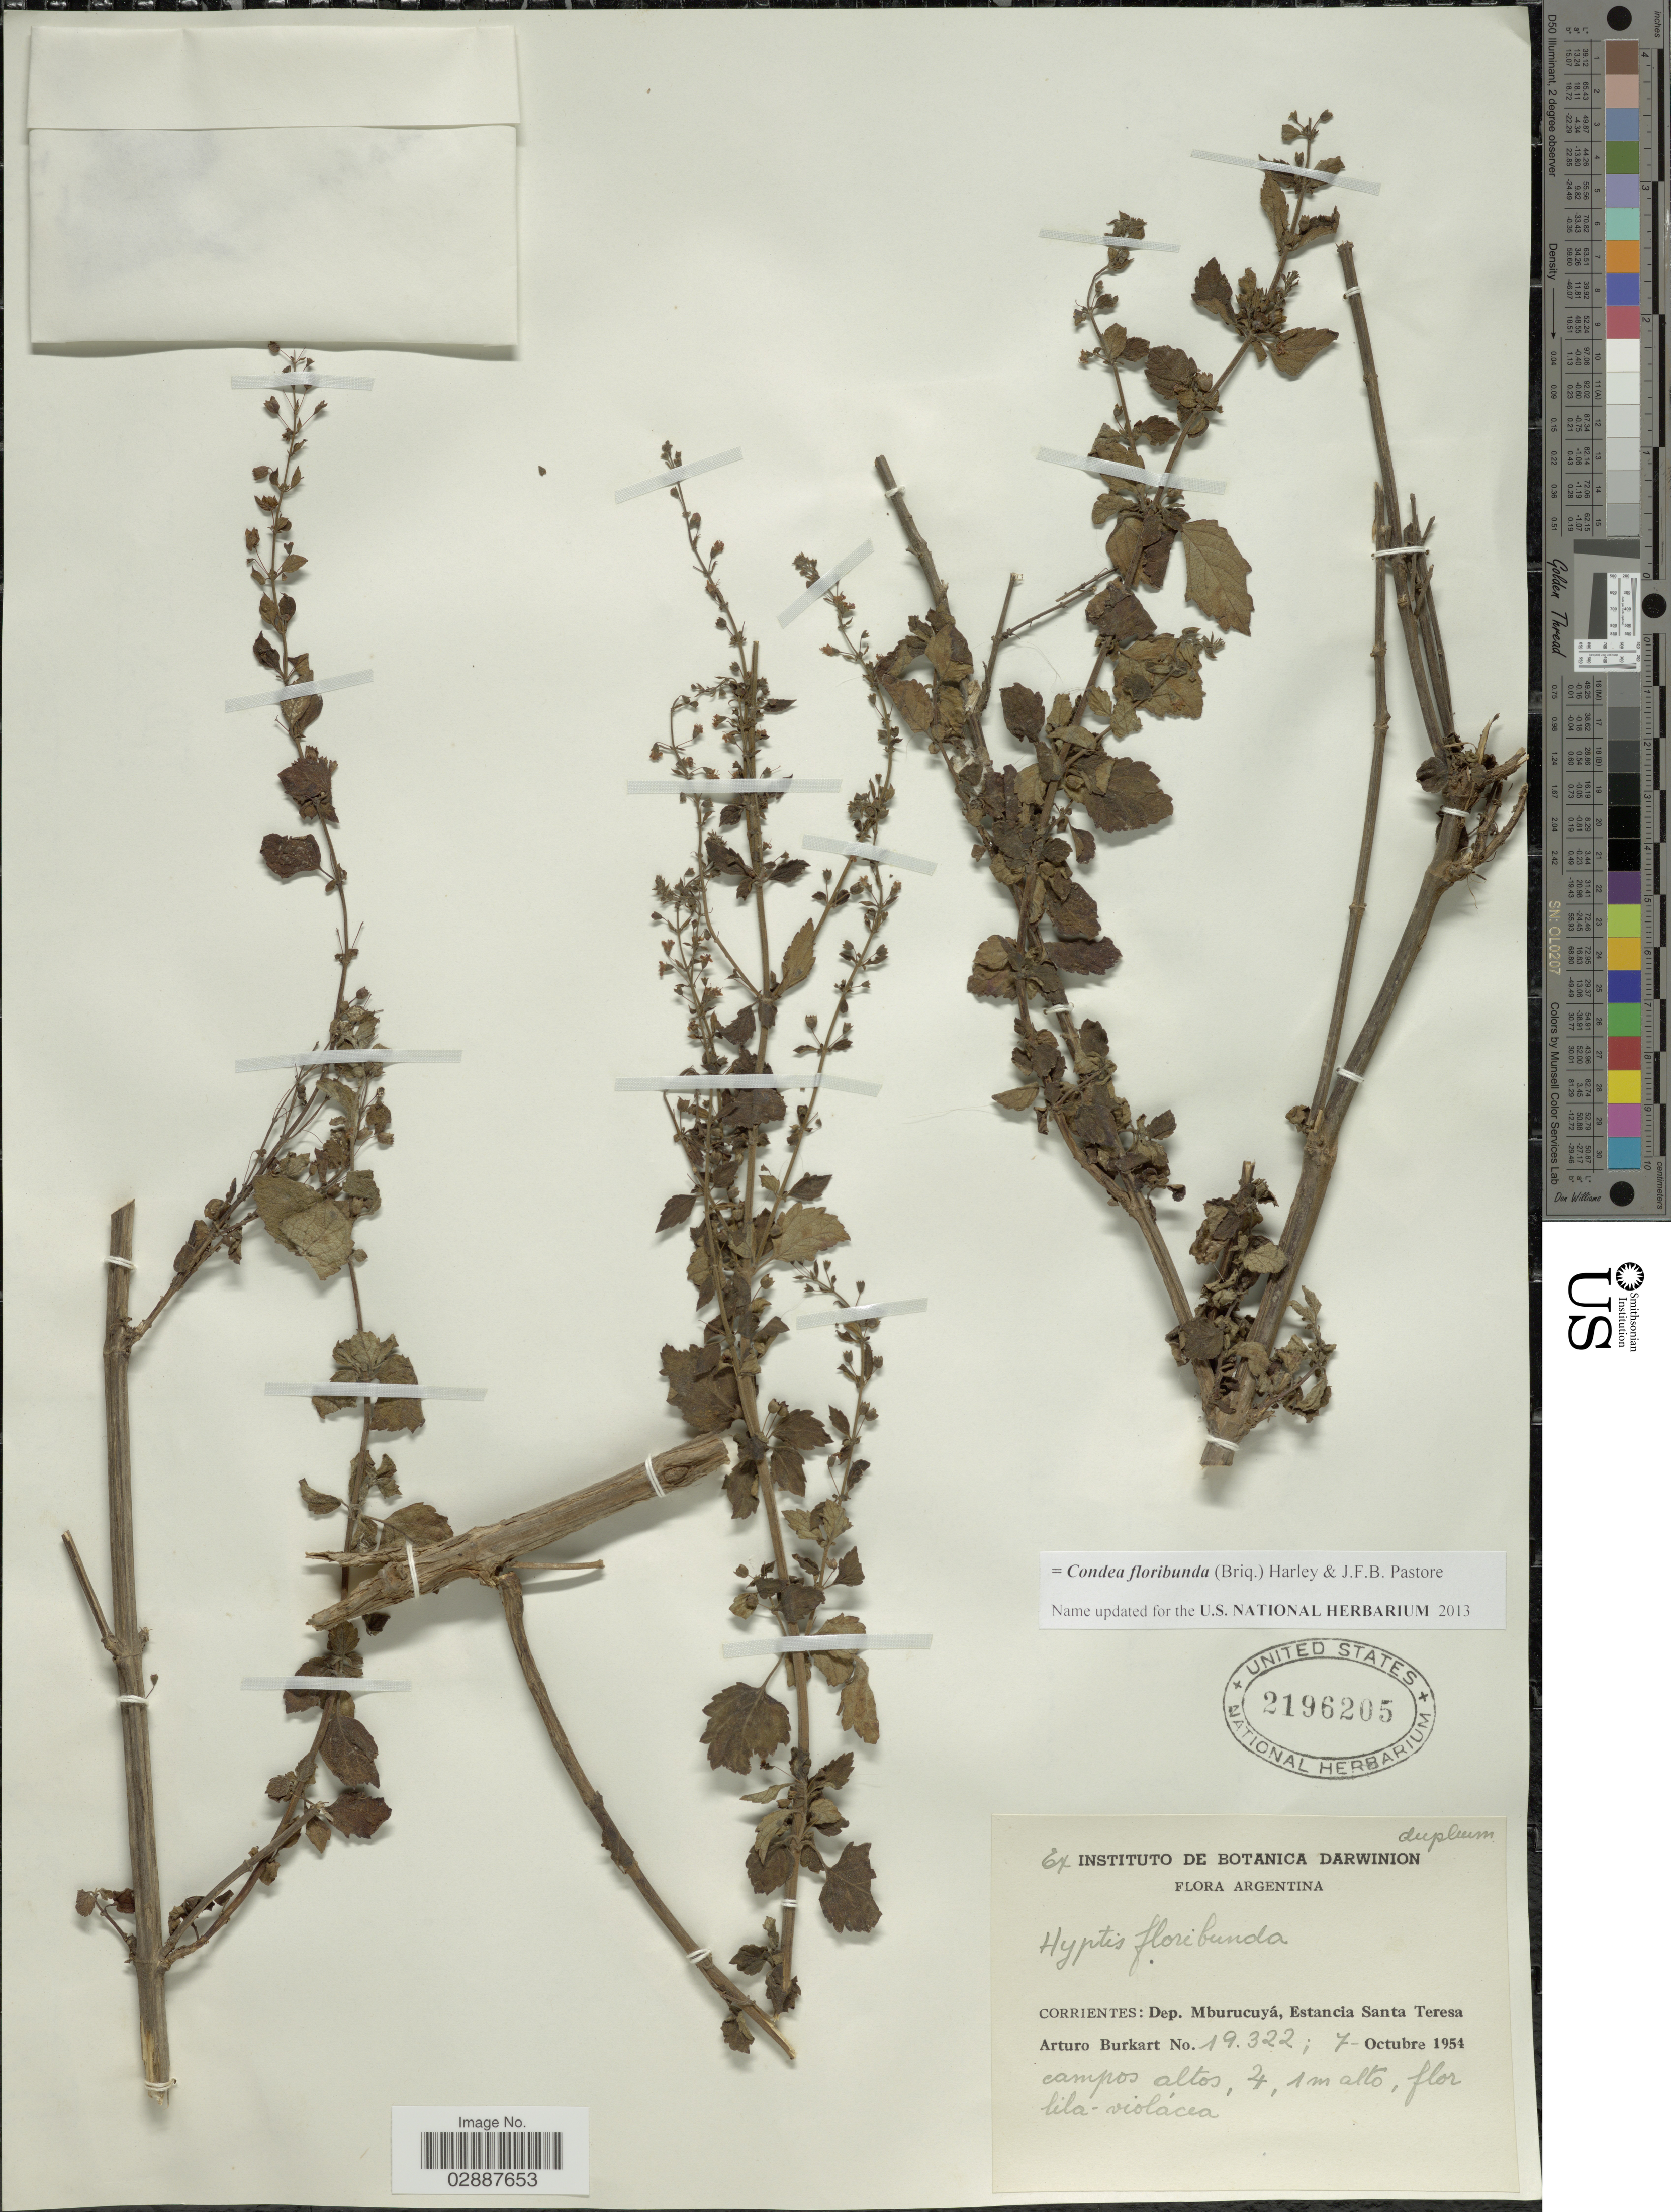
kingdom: Plantae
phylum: Tracheophyta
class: Magnoliopsida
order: Lamiales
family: Lamiaceae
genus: Condea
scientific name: Condea floribunda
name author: (Briq. ex Micheli) Harley & J.F.B. Pastore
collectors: A. E. Burkart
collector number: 19322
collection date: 1954-10-07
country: Argentina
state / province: Corrientes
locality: Dep. Mburucuyá, Estancia Santa Teresa.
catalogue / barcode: US 2196205